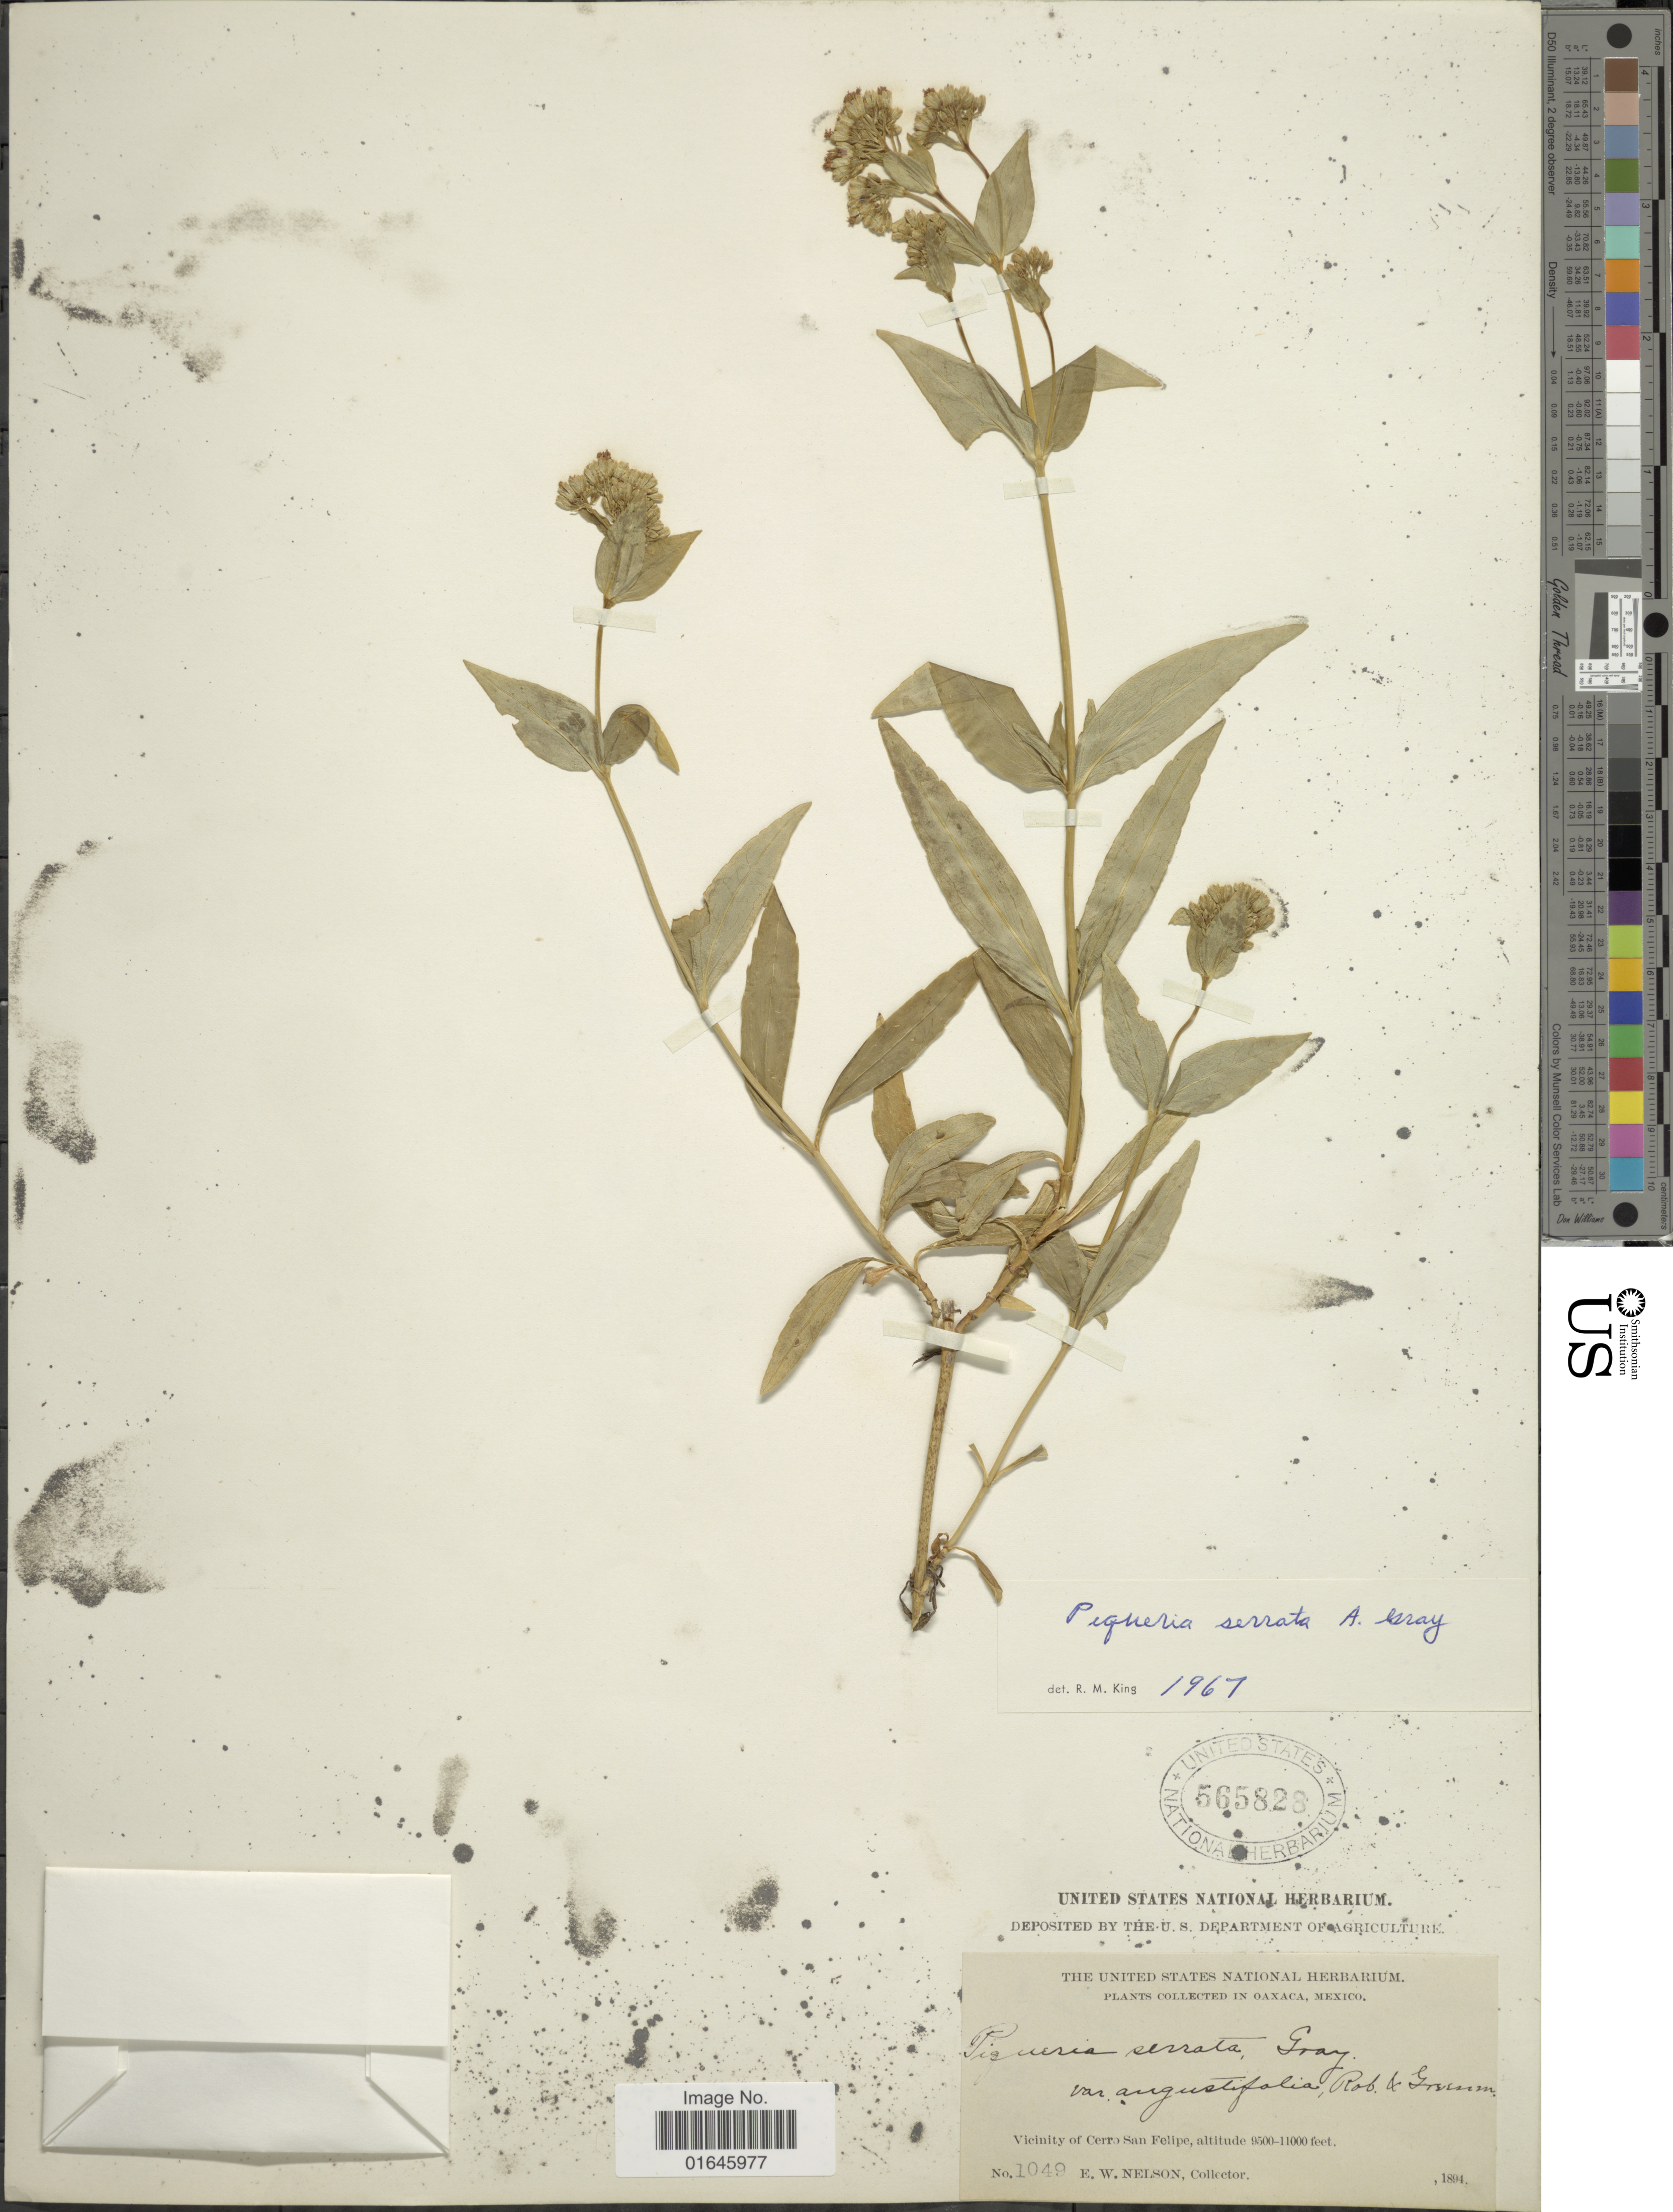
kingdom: Plantae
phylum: Tracheophyta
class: Magnoliopsida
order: Asterales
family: Asteraceae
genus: Piqueria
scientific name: Piqueria serrata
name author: A. Gray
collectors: E. W. Nelson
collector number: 1049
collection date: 1894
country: Mexico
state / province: Oaxaca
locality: Vicinity of Cerro San Felipe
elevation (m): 2896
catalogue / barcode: US 565828